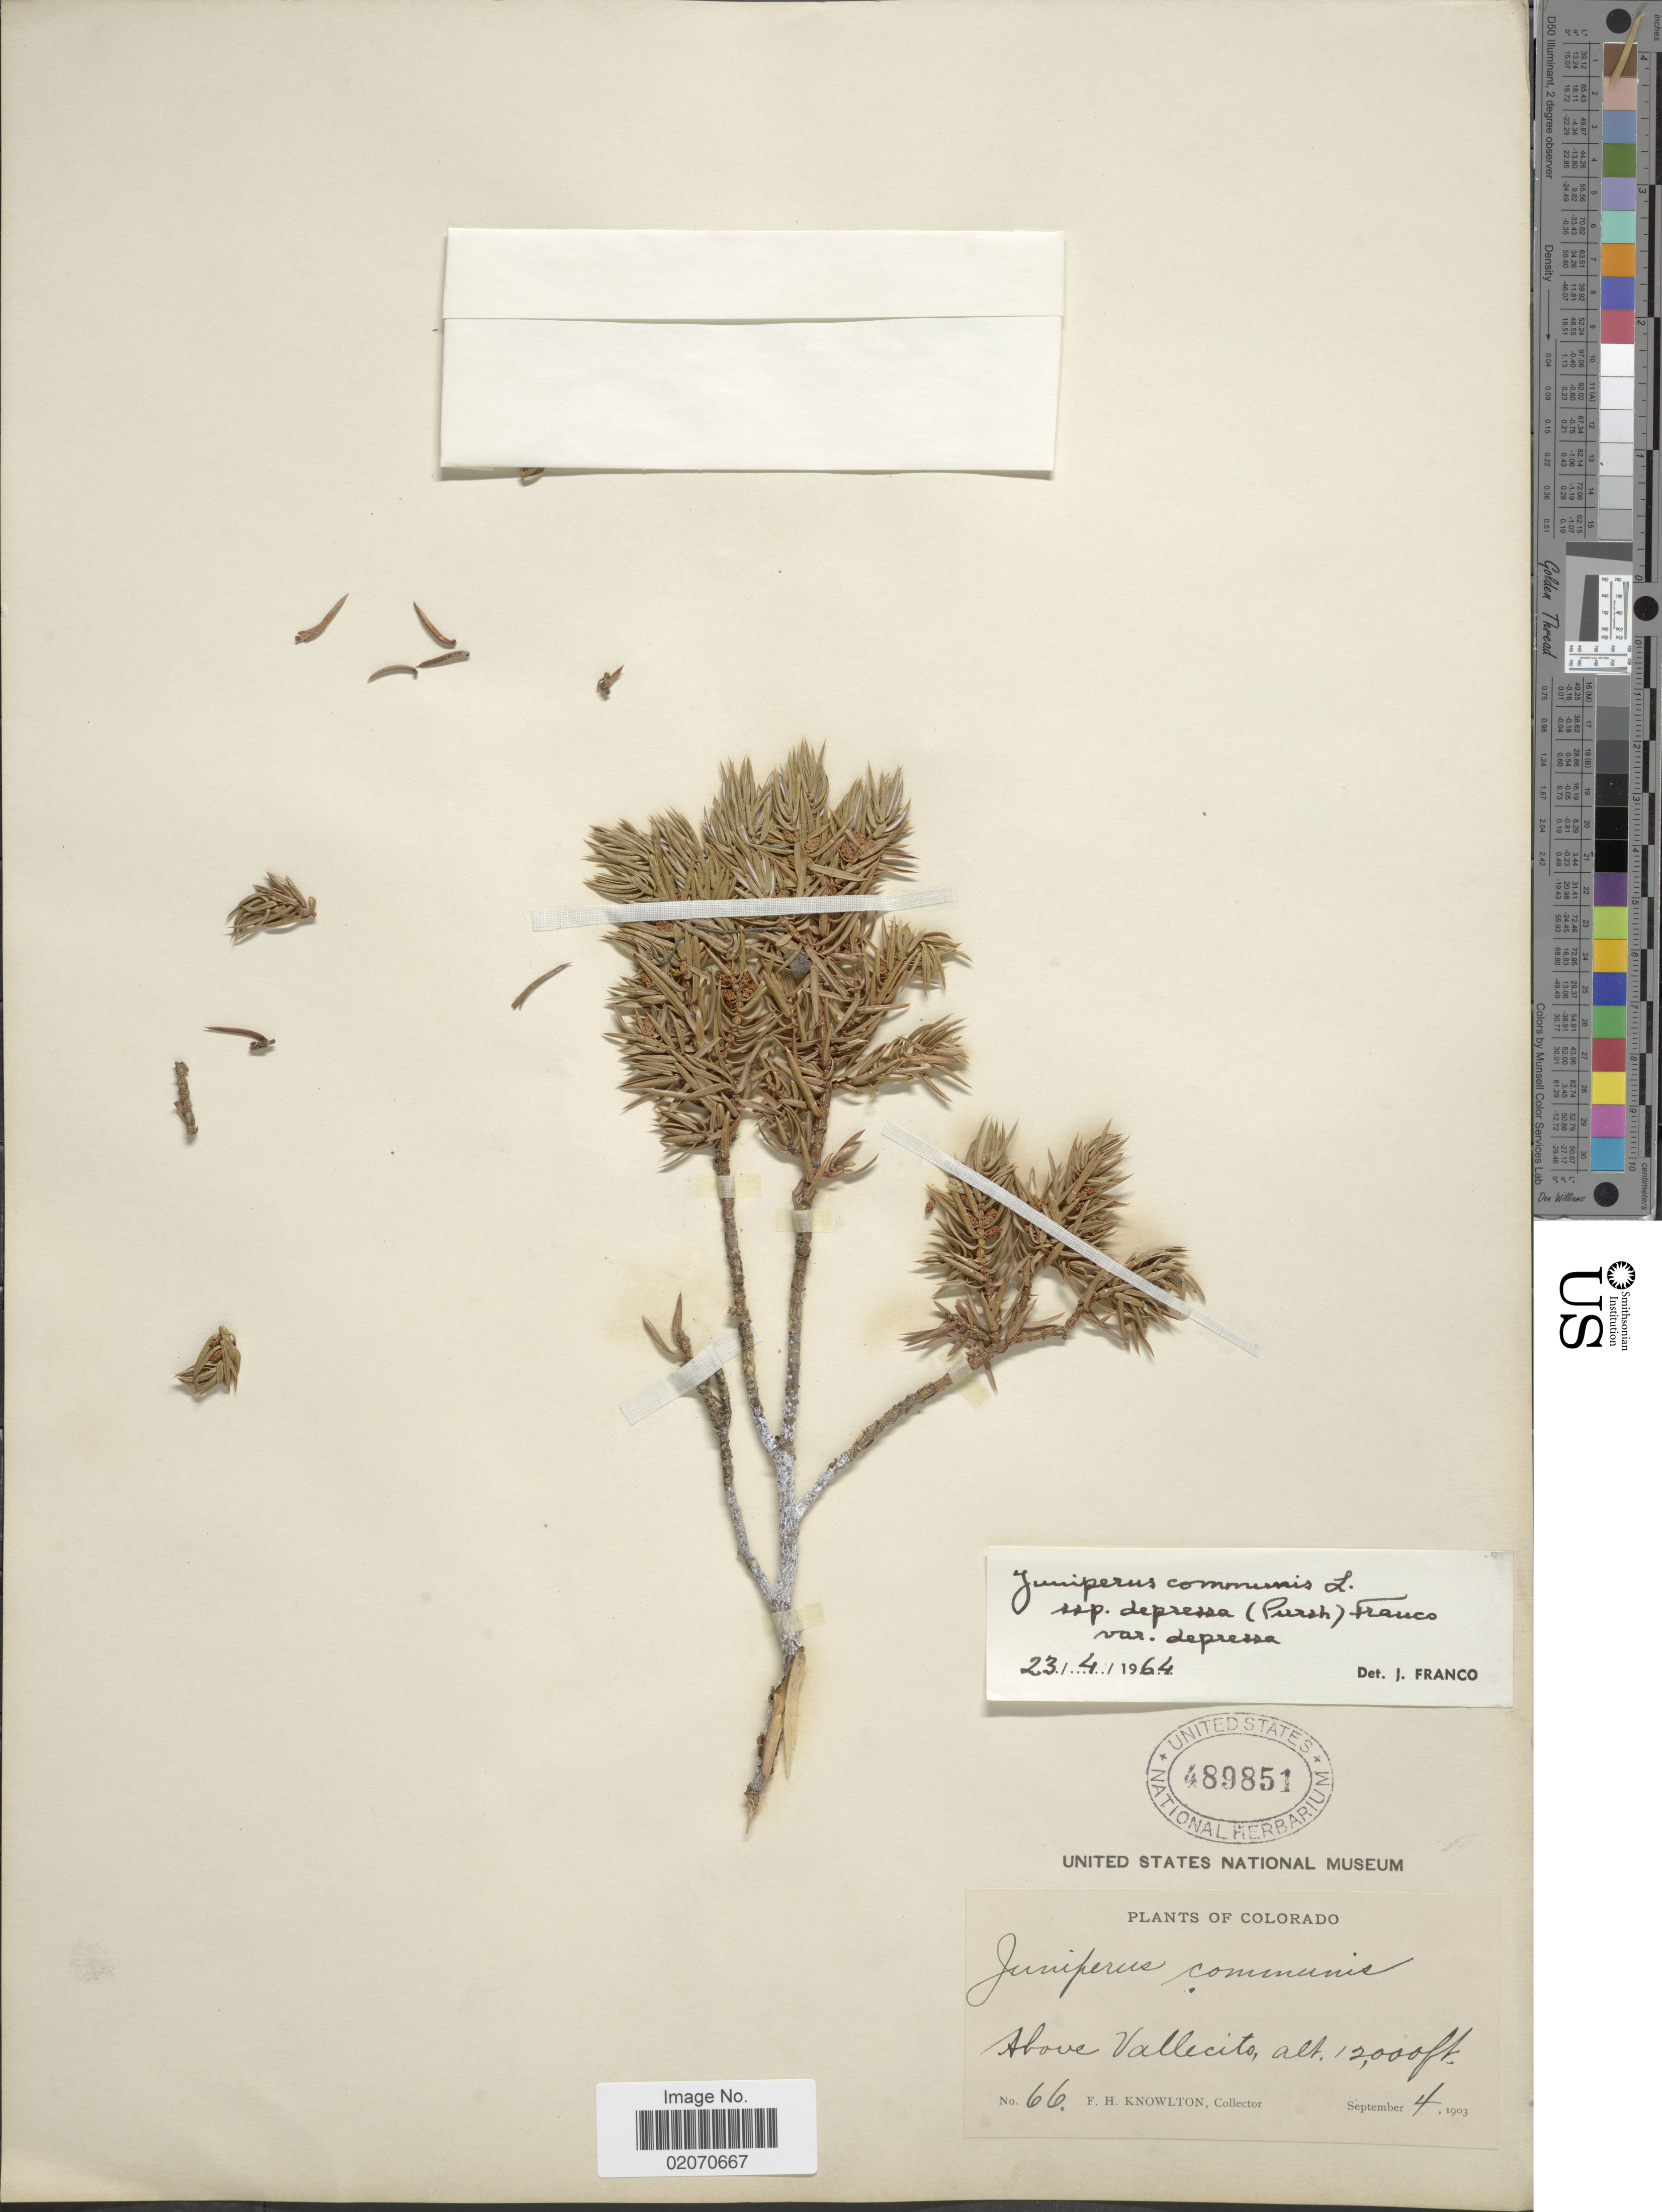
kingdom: Plantae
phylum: Tracheophyta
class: Pinopsida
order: Pinales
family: Cupressaceae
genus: Juniperus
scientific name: Juniperus communis var. depressa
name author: Pursh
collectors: F. H. Knowlton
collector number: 66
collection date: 1903-09-04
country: United States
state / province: Colorado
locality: Above Vallecito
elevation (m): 3658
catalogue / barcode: US 489851